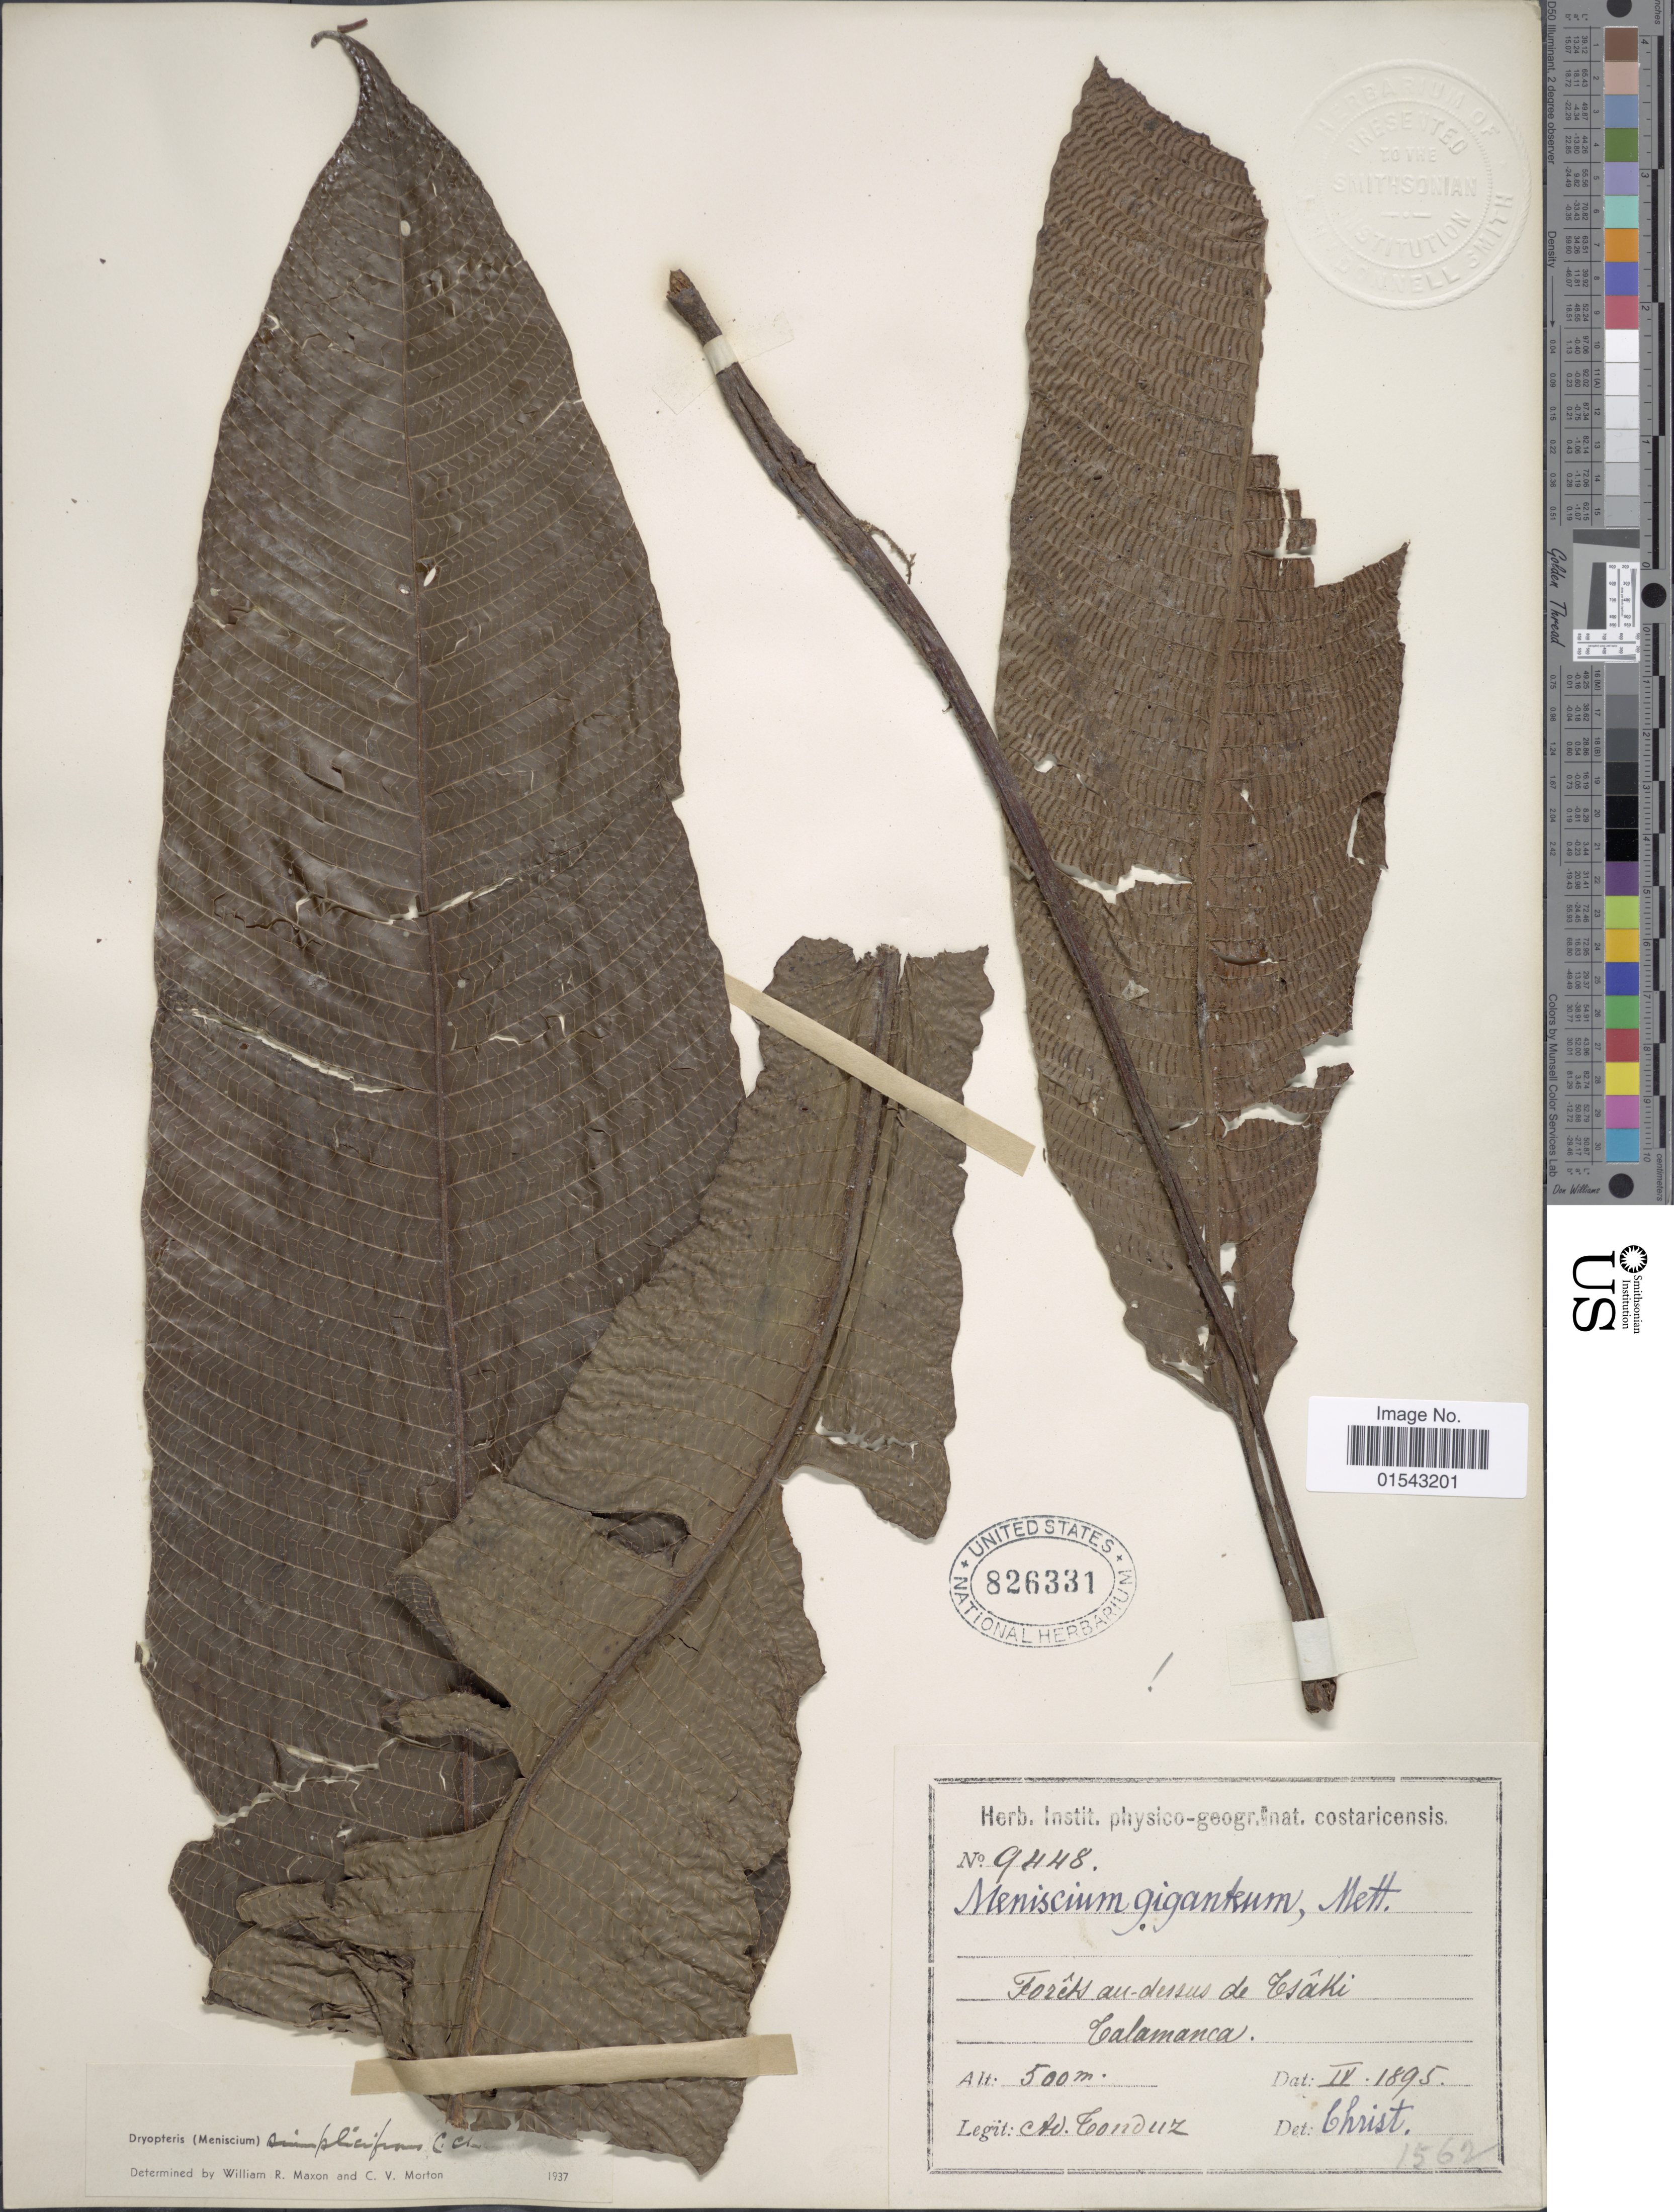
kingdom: Plantae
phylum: Tracheophyta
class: Polypodiopsida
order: Polypodiales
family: Thelypteridaceae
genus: Meniscium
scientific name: Meniscium giganteum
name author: Mett.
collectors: A. Tonduz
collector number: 9448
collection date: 1895-04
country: Costa Rica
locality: Forets au-dessus de Tesaki Galamanca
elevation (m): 500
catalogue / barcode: US 826331